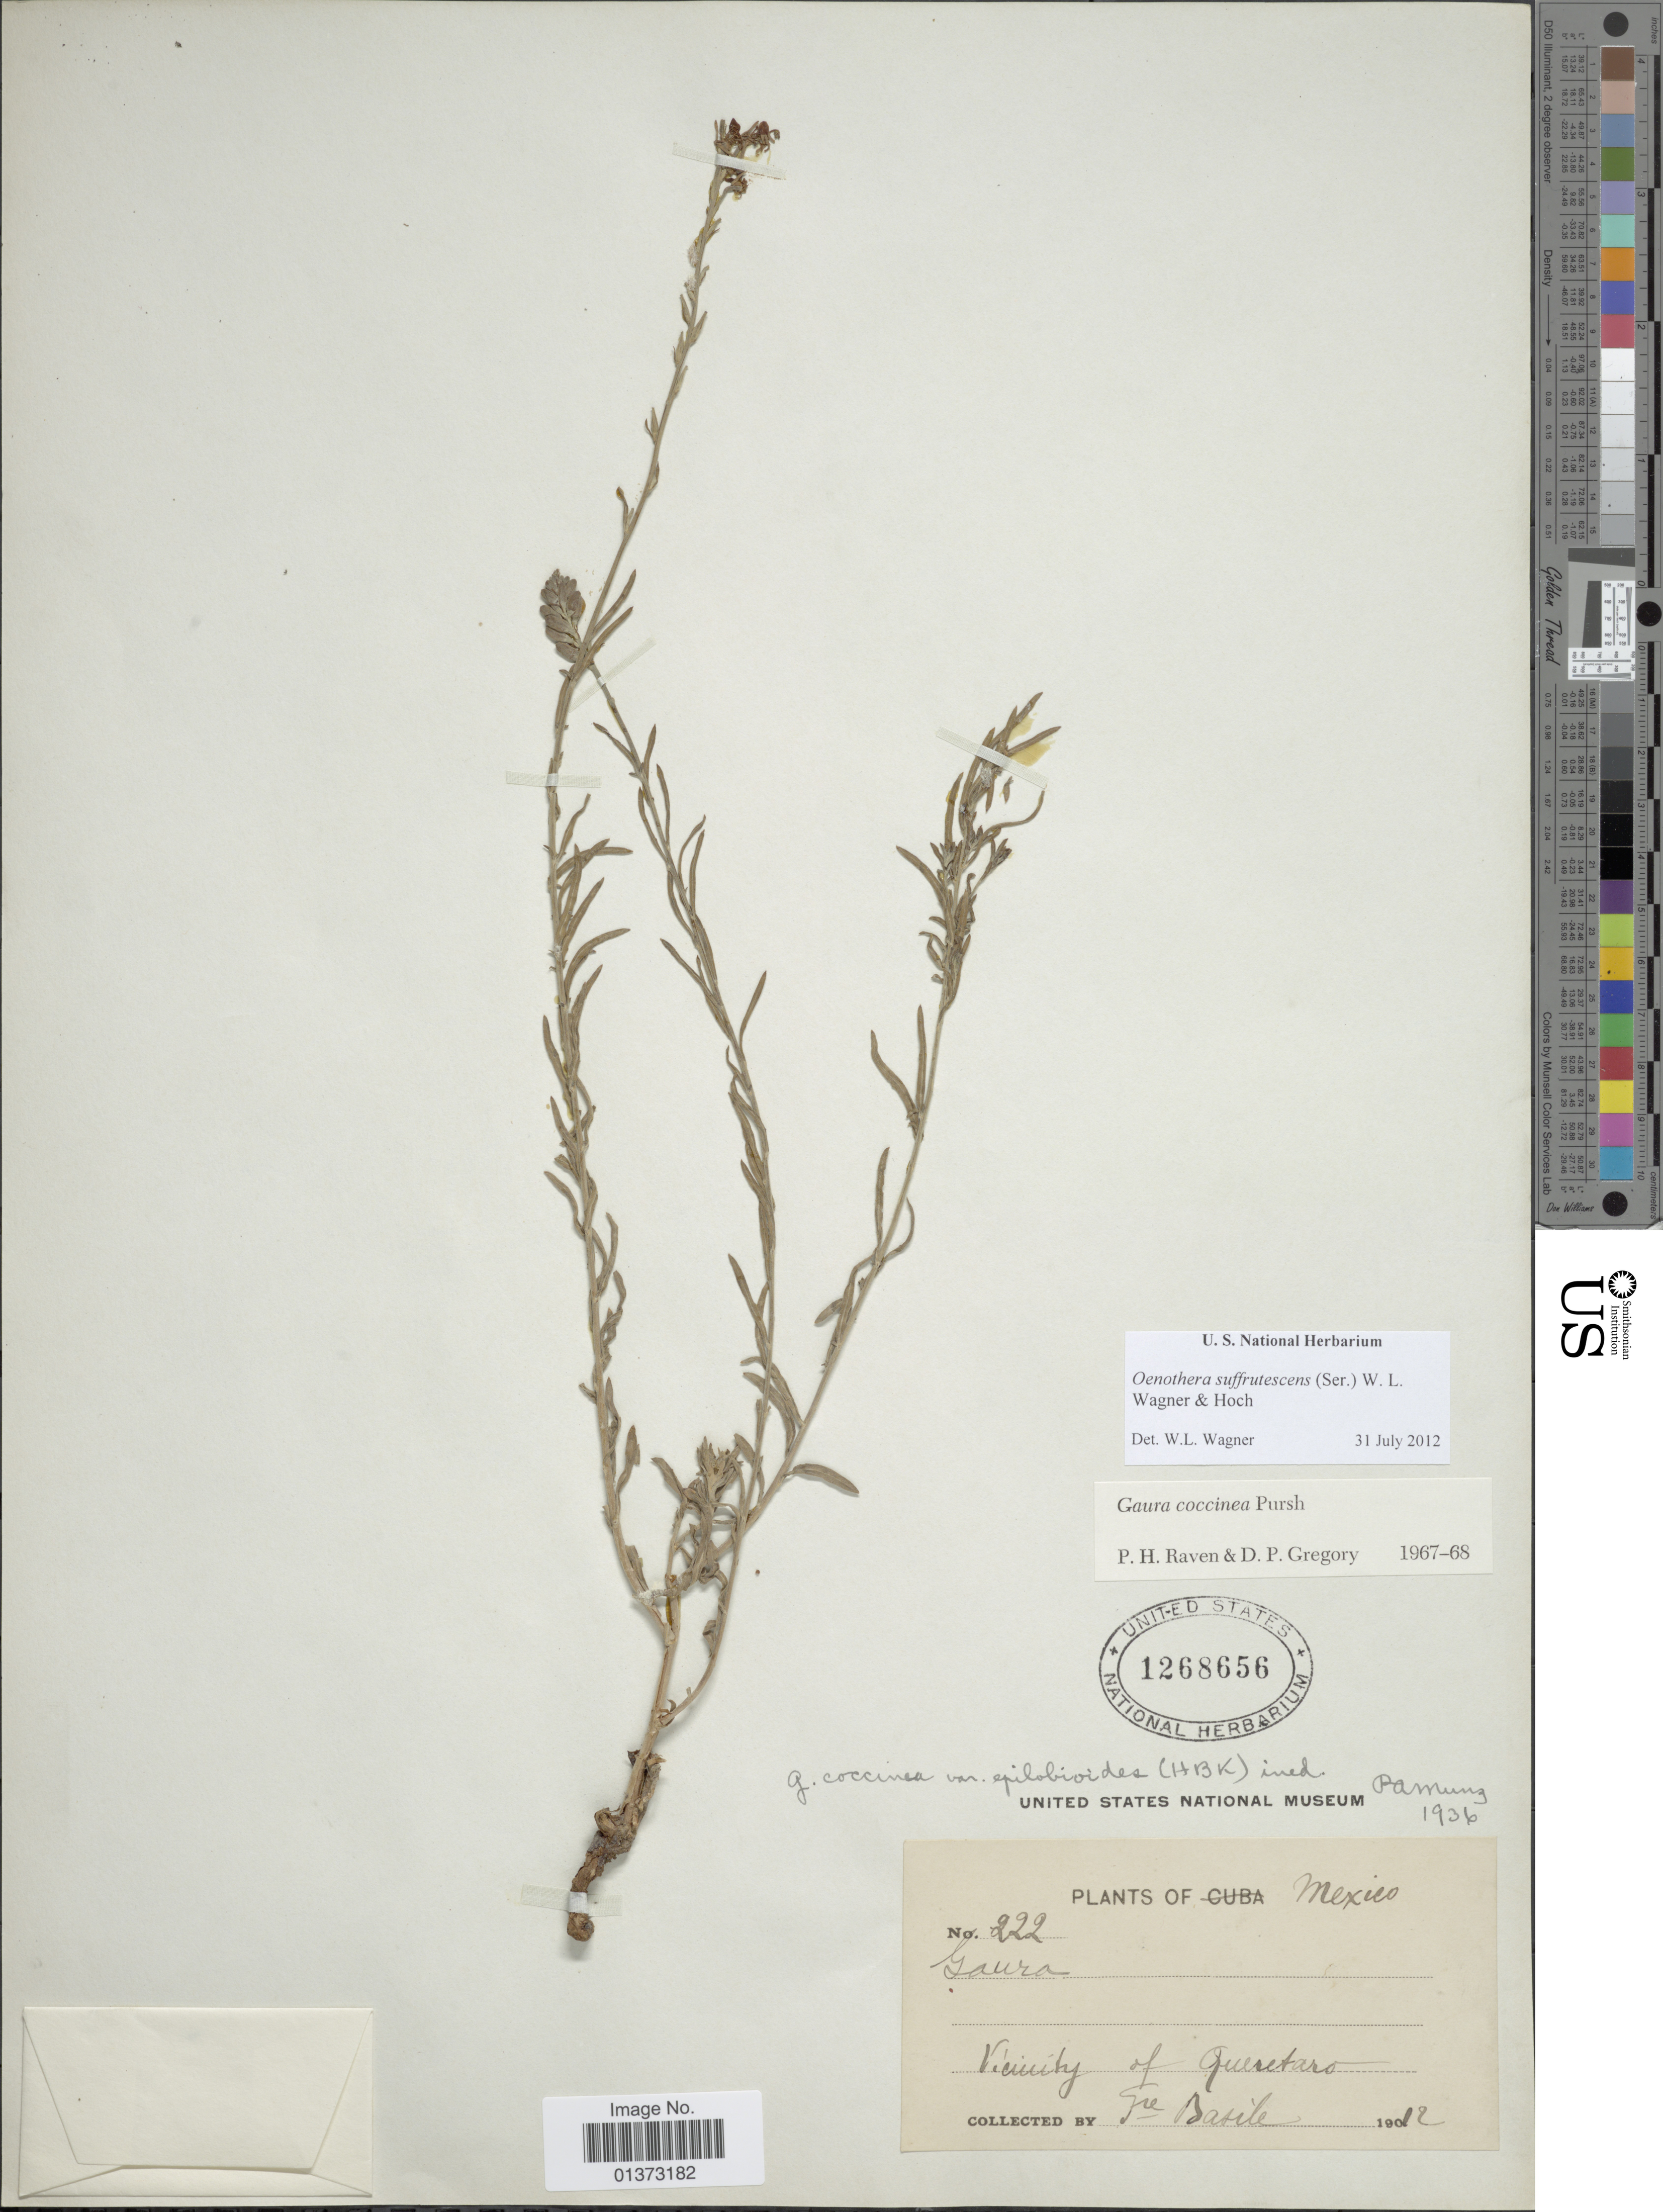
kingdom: Plantae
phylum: Tracheophyta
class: Magnoliopsida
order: Myrtales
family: Onagraceae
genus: Oenothera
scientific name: Oenothera suffrutescens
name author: (Ser.) W.L. Wagner & Hoch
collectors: F. Basile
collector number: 222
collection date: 1902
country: Mexico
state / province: Querétaro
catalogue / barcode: US 1268656